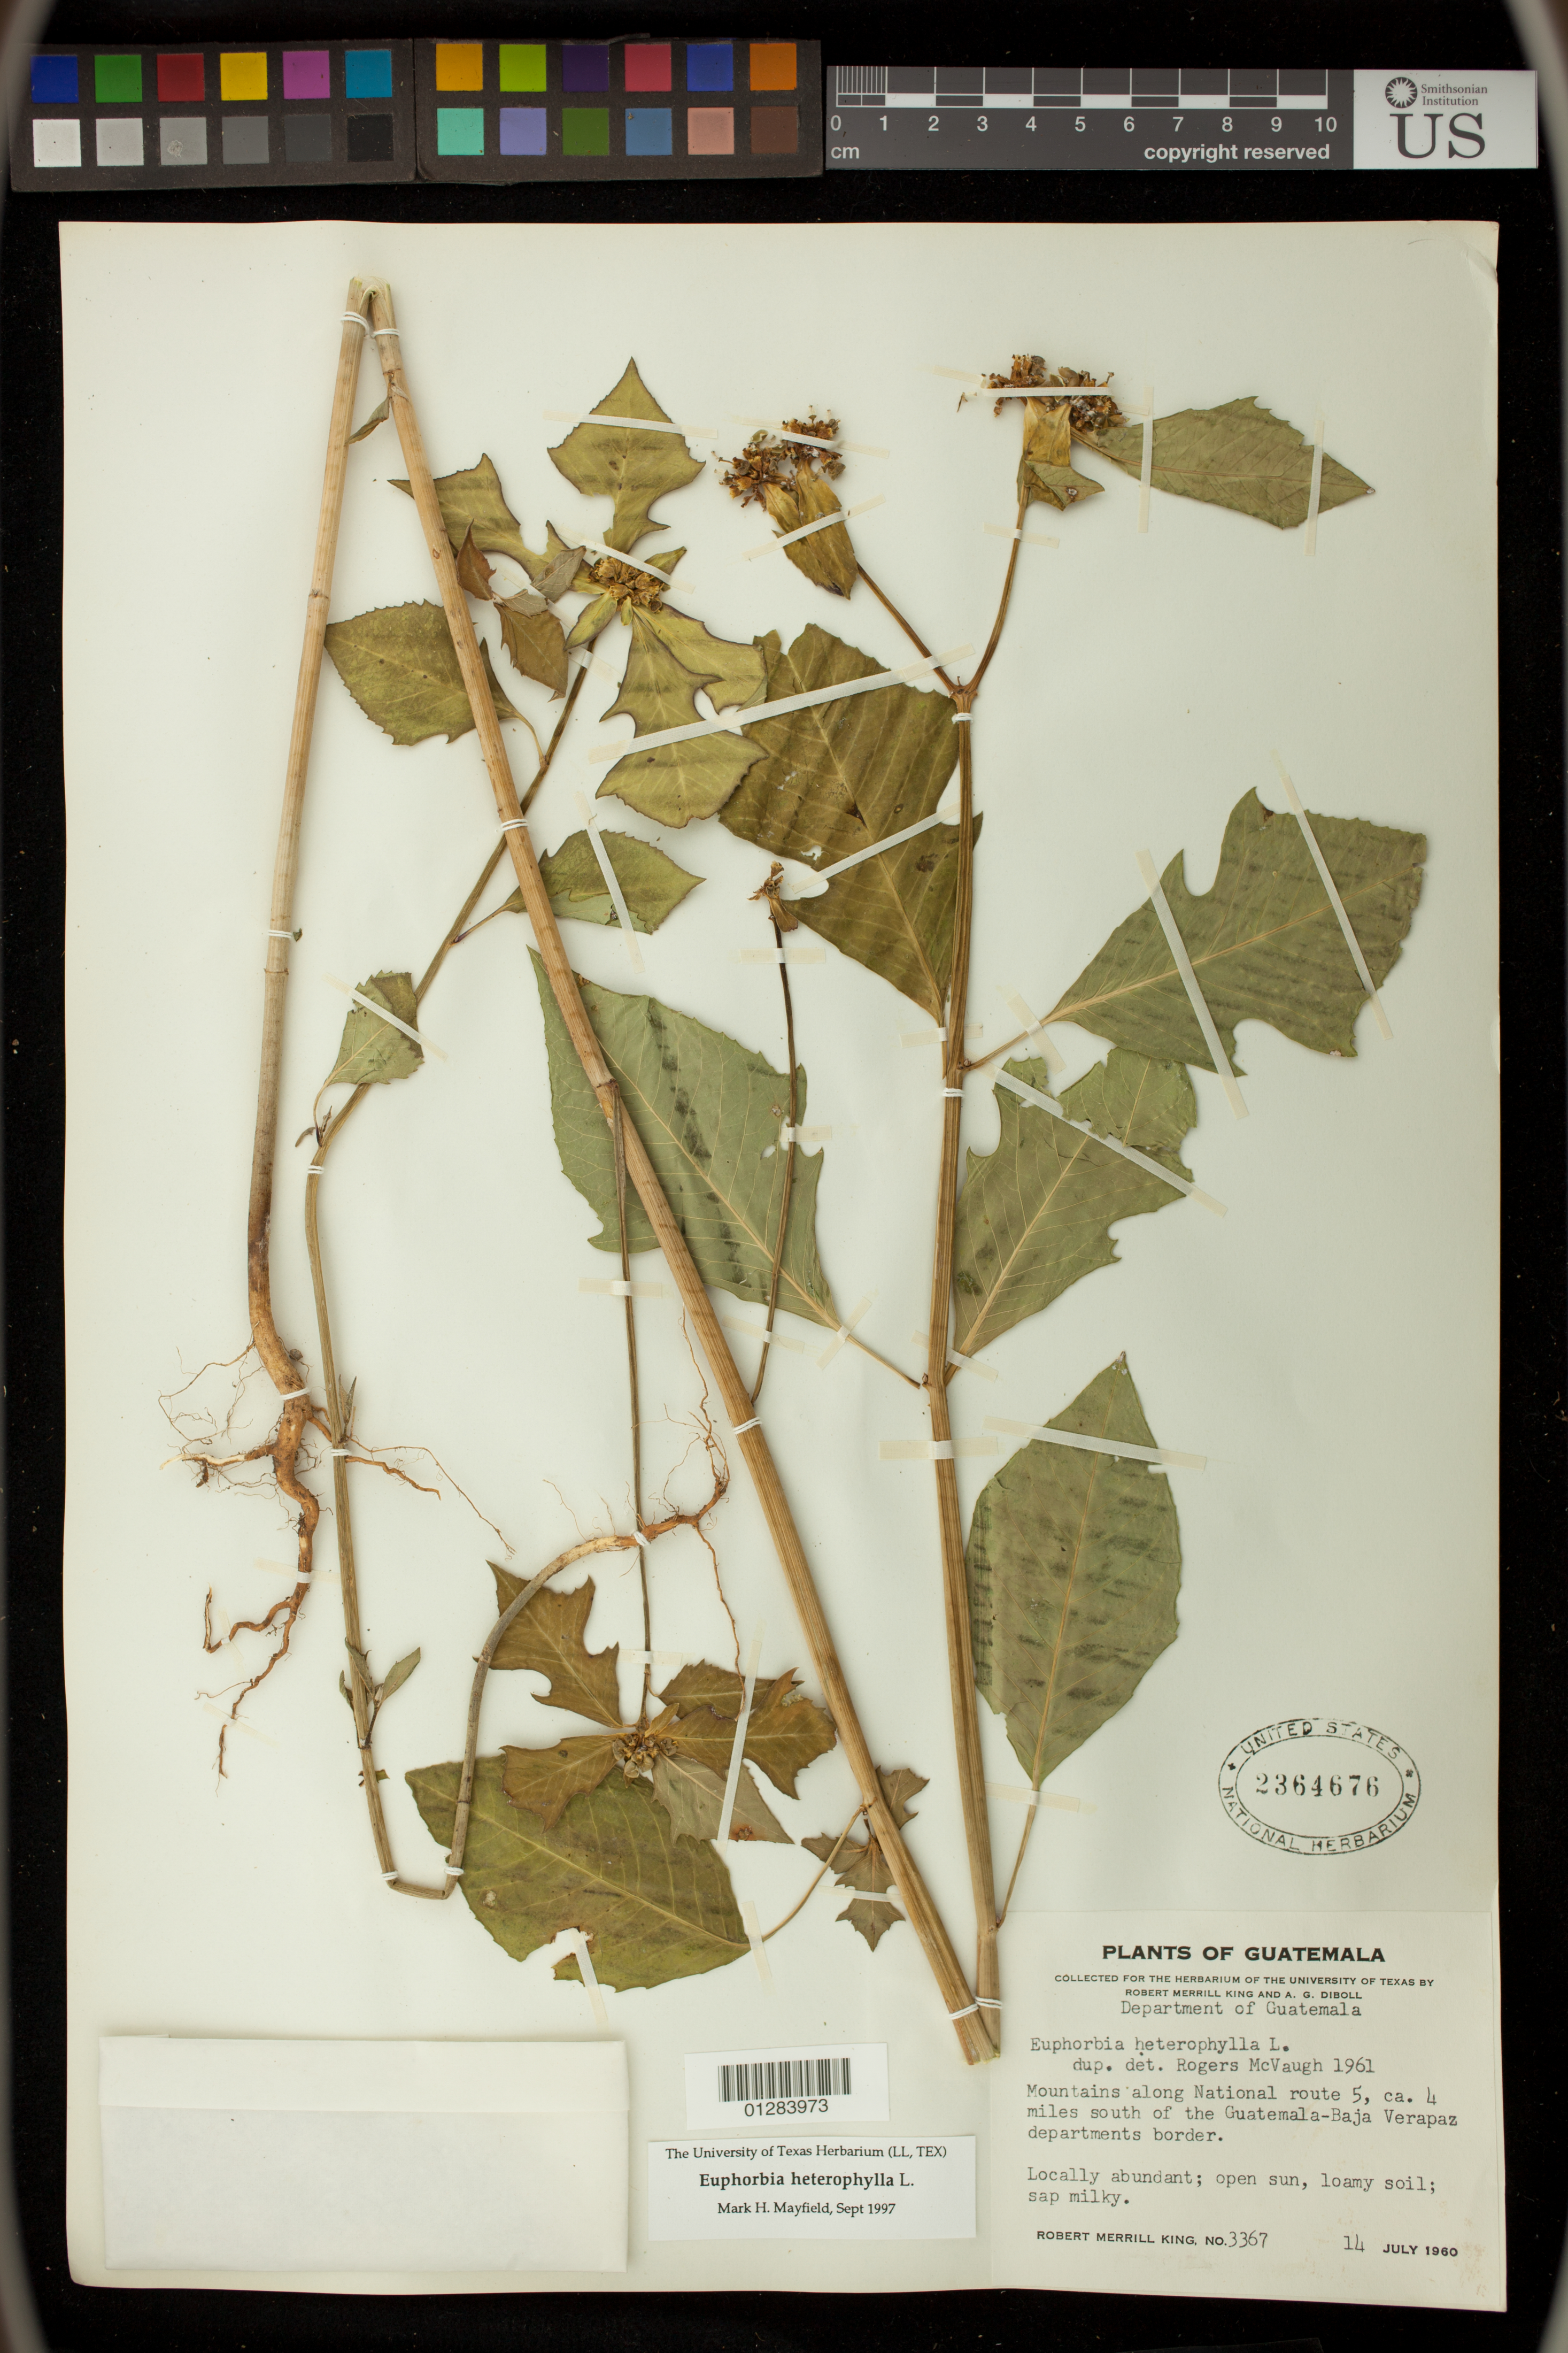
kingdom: Plantae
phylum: Tracheophyta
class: Magnoliopsida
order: Malpighiales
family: Euphorbiaceae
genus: Euphorbia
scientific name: Euphorbia heterophylla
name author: L.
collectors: R. M. King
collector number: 3367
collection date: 1960-07-14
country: Guatemala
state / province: Guatemala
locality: Mountains along National route 5, ca. 4 miles south of the Guatemala-Baja Verapaz departments border.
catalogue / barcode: US 2364676